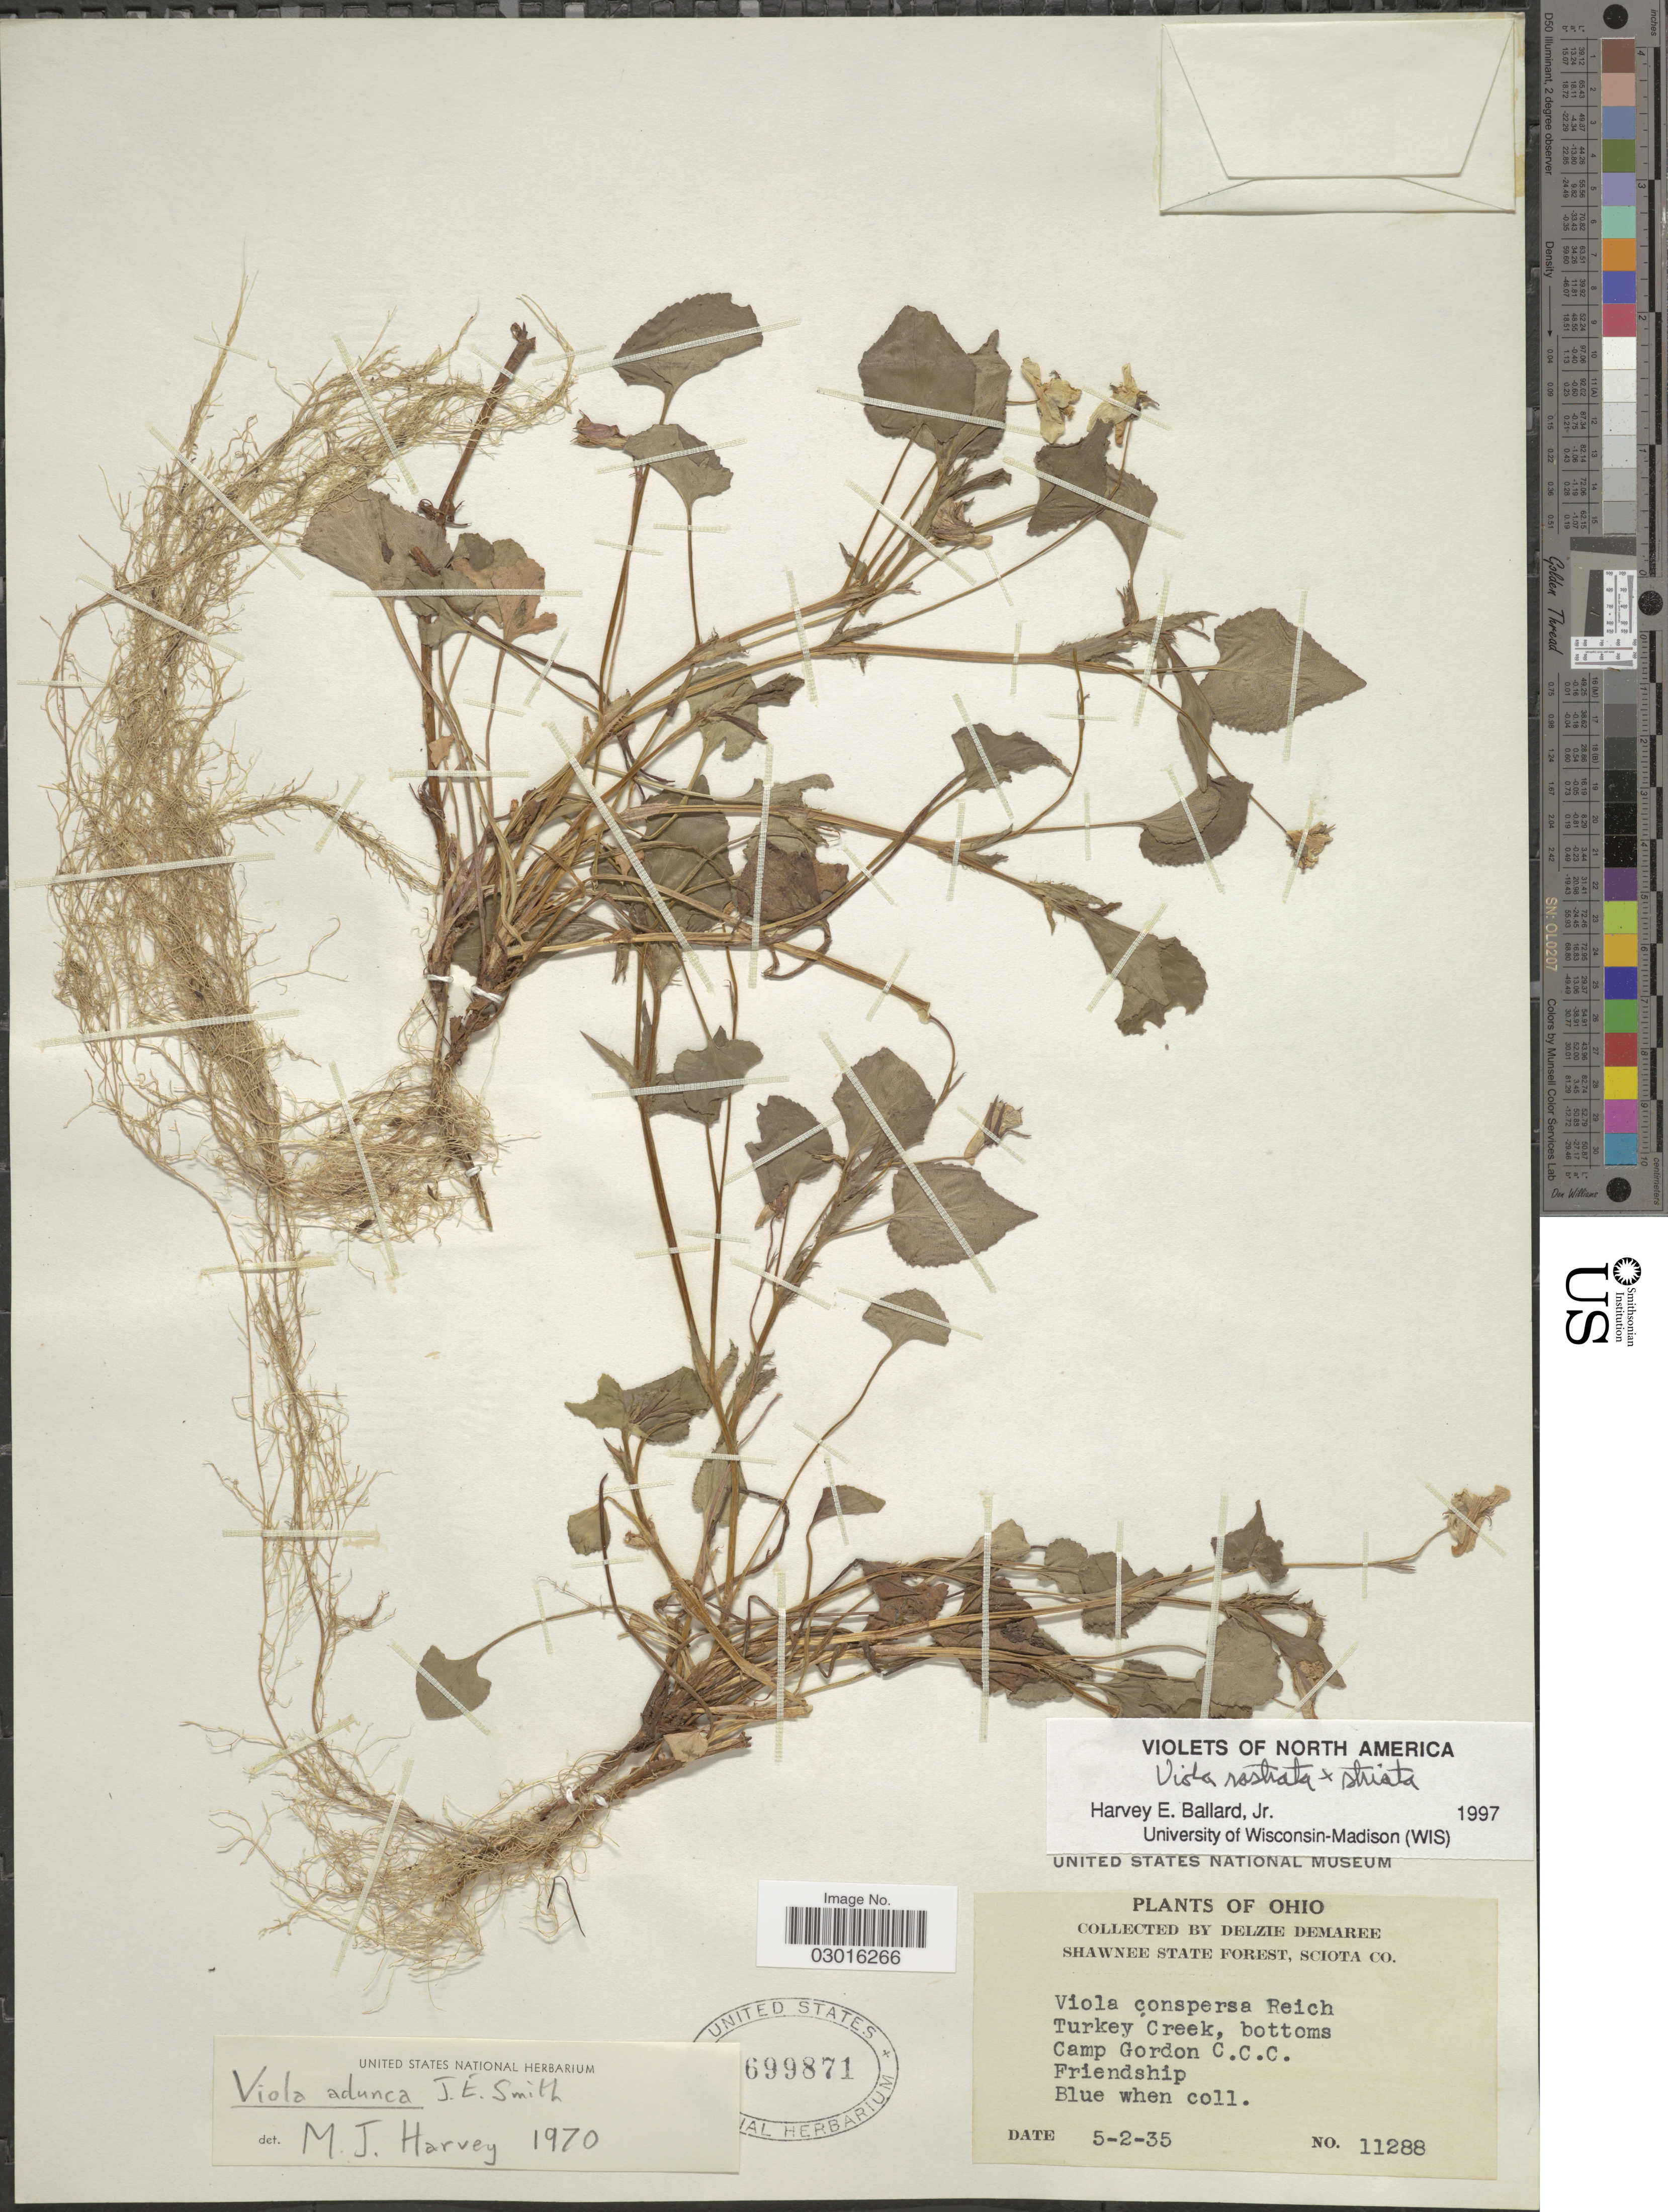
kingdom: Plantae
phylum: Tracheophyta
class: Magnoliopsida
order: Malpighiales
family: Violaceae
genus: Viola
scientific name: Viola rostrata x V. striata Aiton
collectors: D. Demaree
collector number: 11288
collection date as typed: Transcribed d/m/y: 2/5/35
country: United States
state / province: Ohio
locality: Shawnee State Forest, Sciota Co., Turkey Creek, bottoms Camp Gordon C.C.C. Friendship.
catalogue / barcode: US 699871